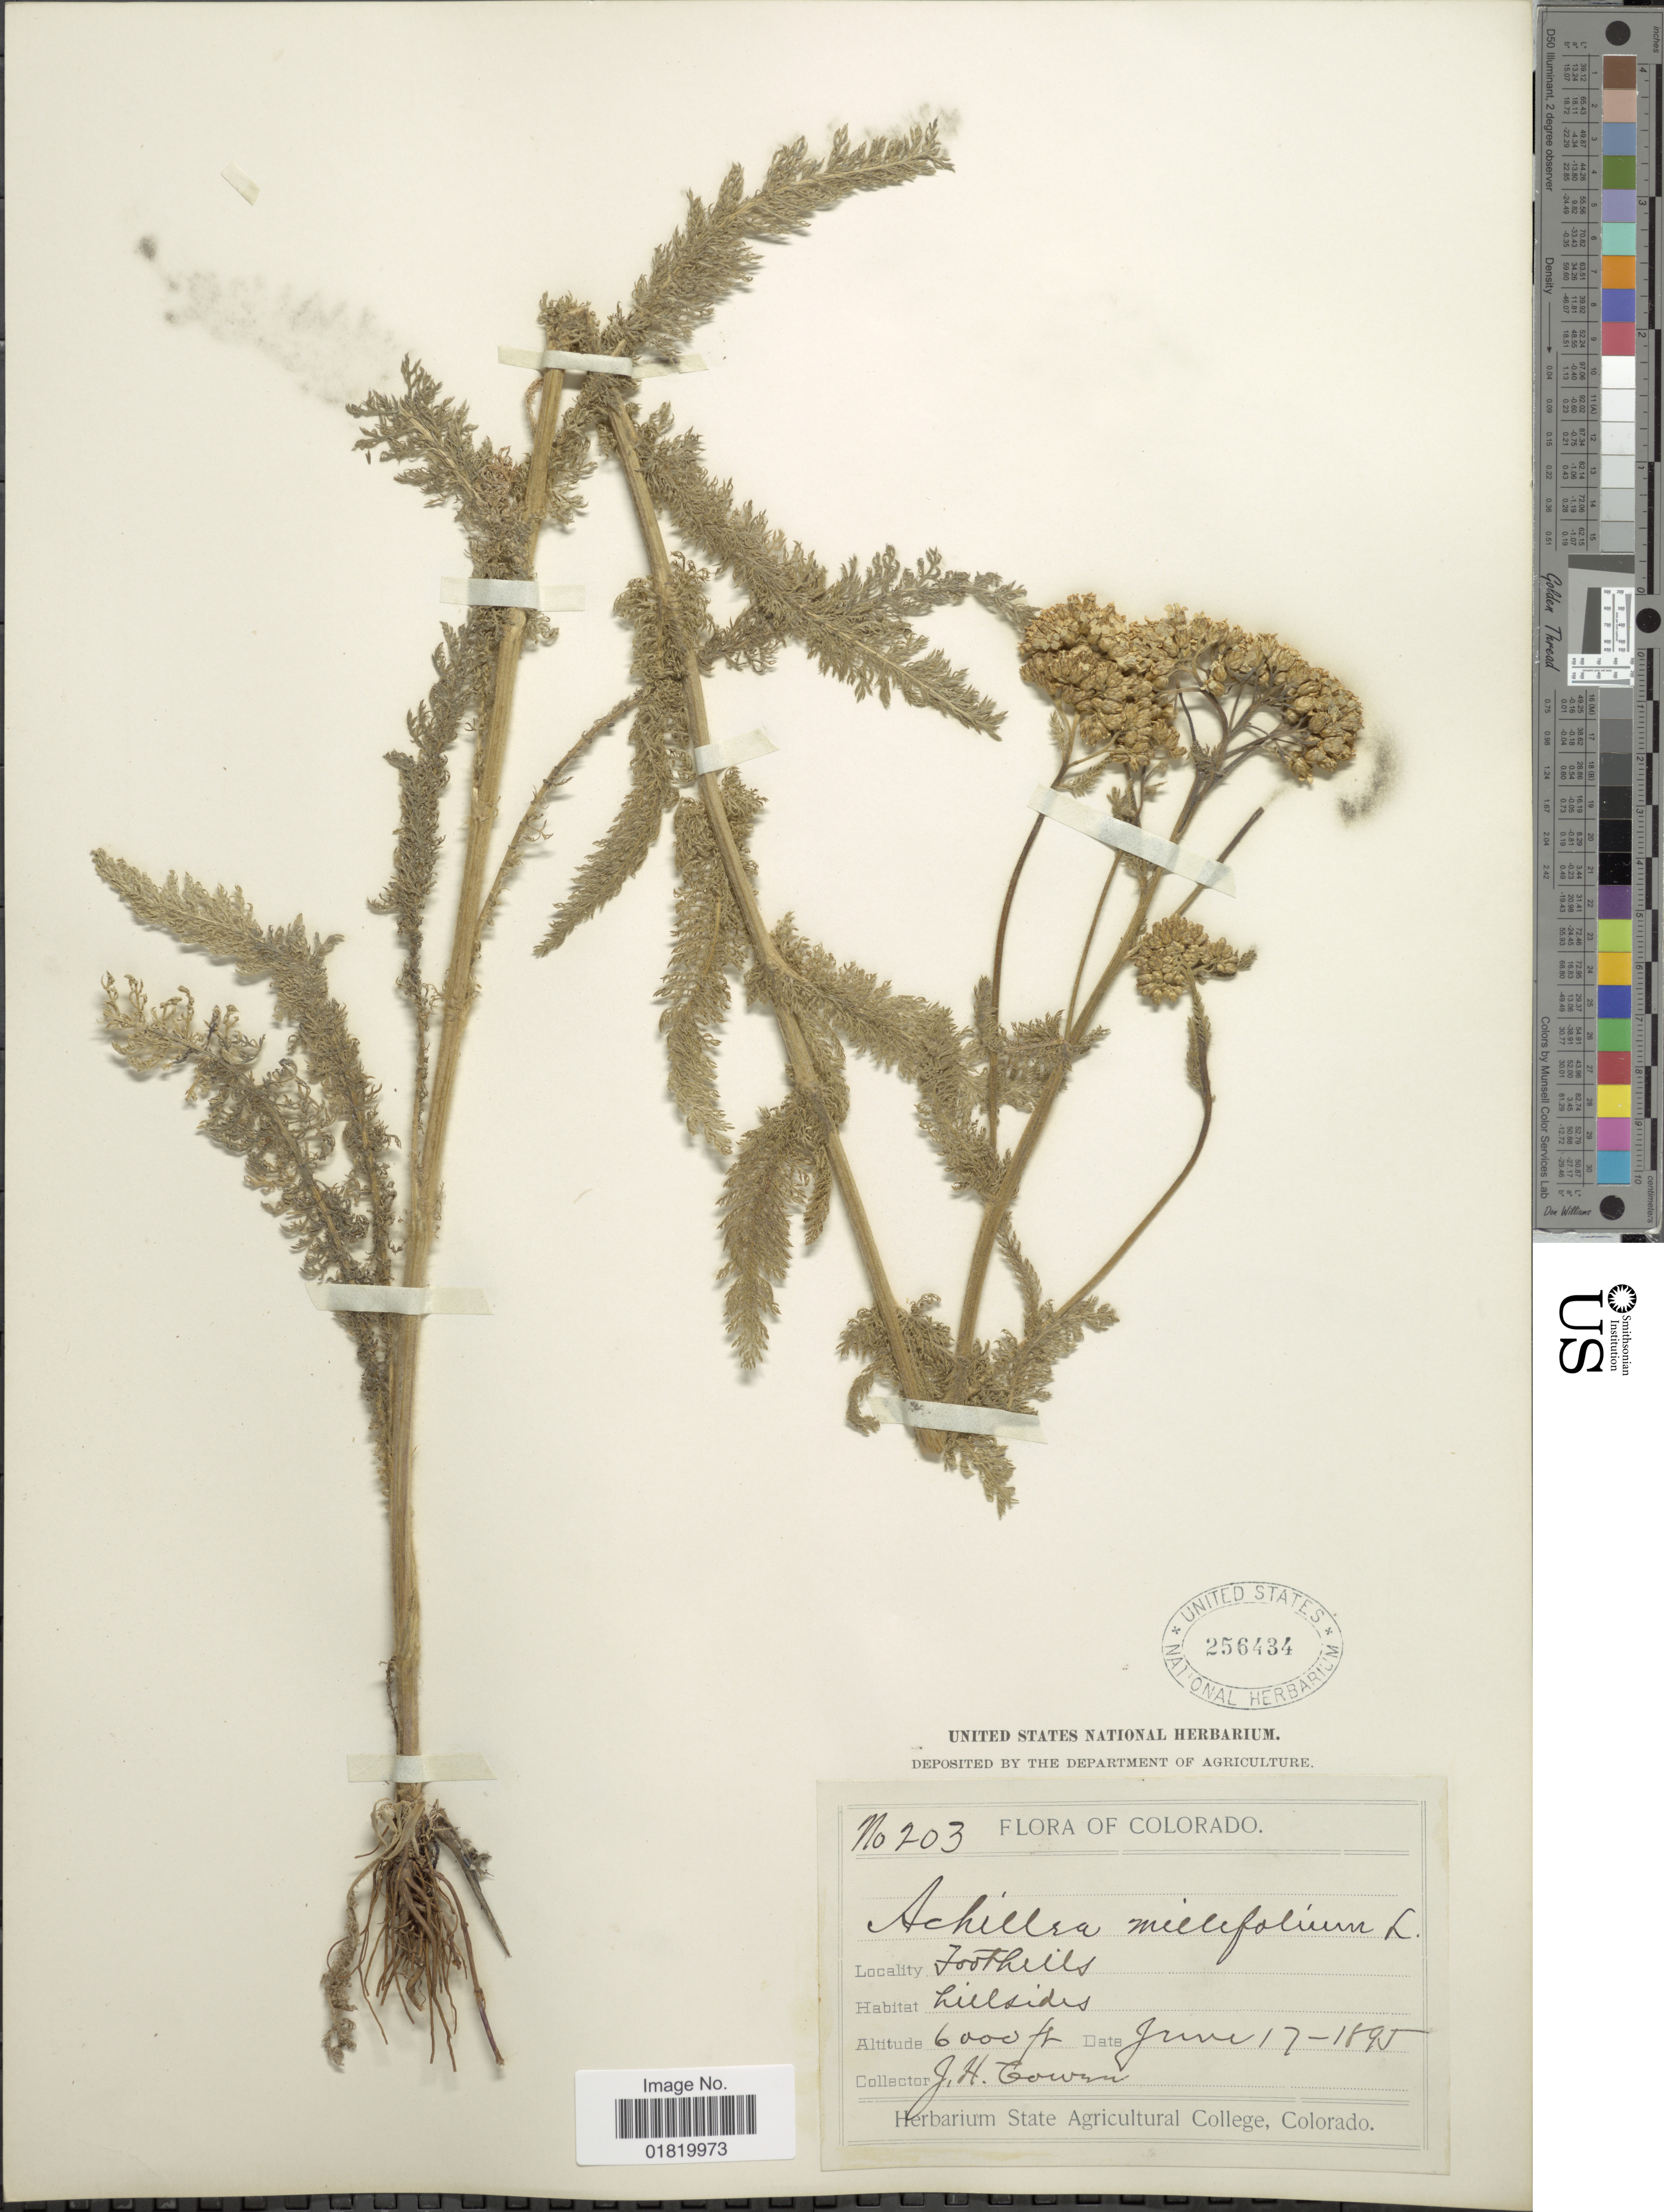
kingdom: Plantae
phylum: Tracheophyta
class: Magnoliopsida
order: Asterales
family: Asteraceae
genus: Achillea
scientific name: Achillea lanulosa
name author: Nutt.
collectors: J. H. Cowen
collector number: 203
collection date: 1895-06-17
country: United States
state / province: Colorado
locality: Foothills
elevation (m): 1829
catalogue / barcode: US 256434